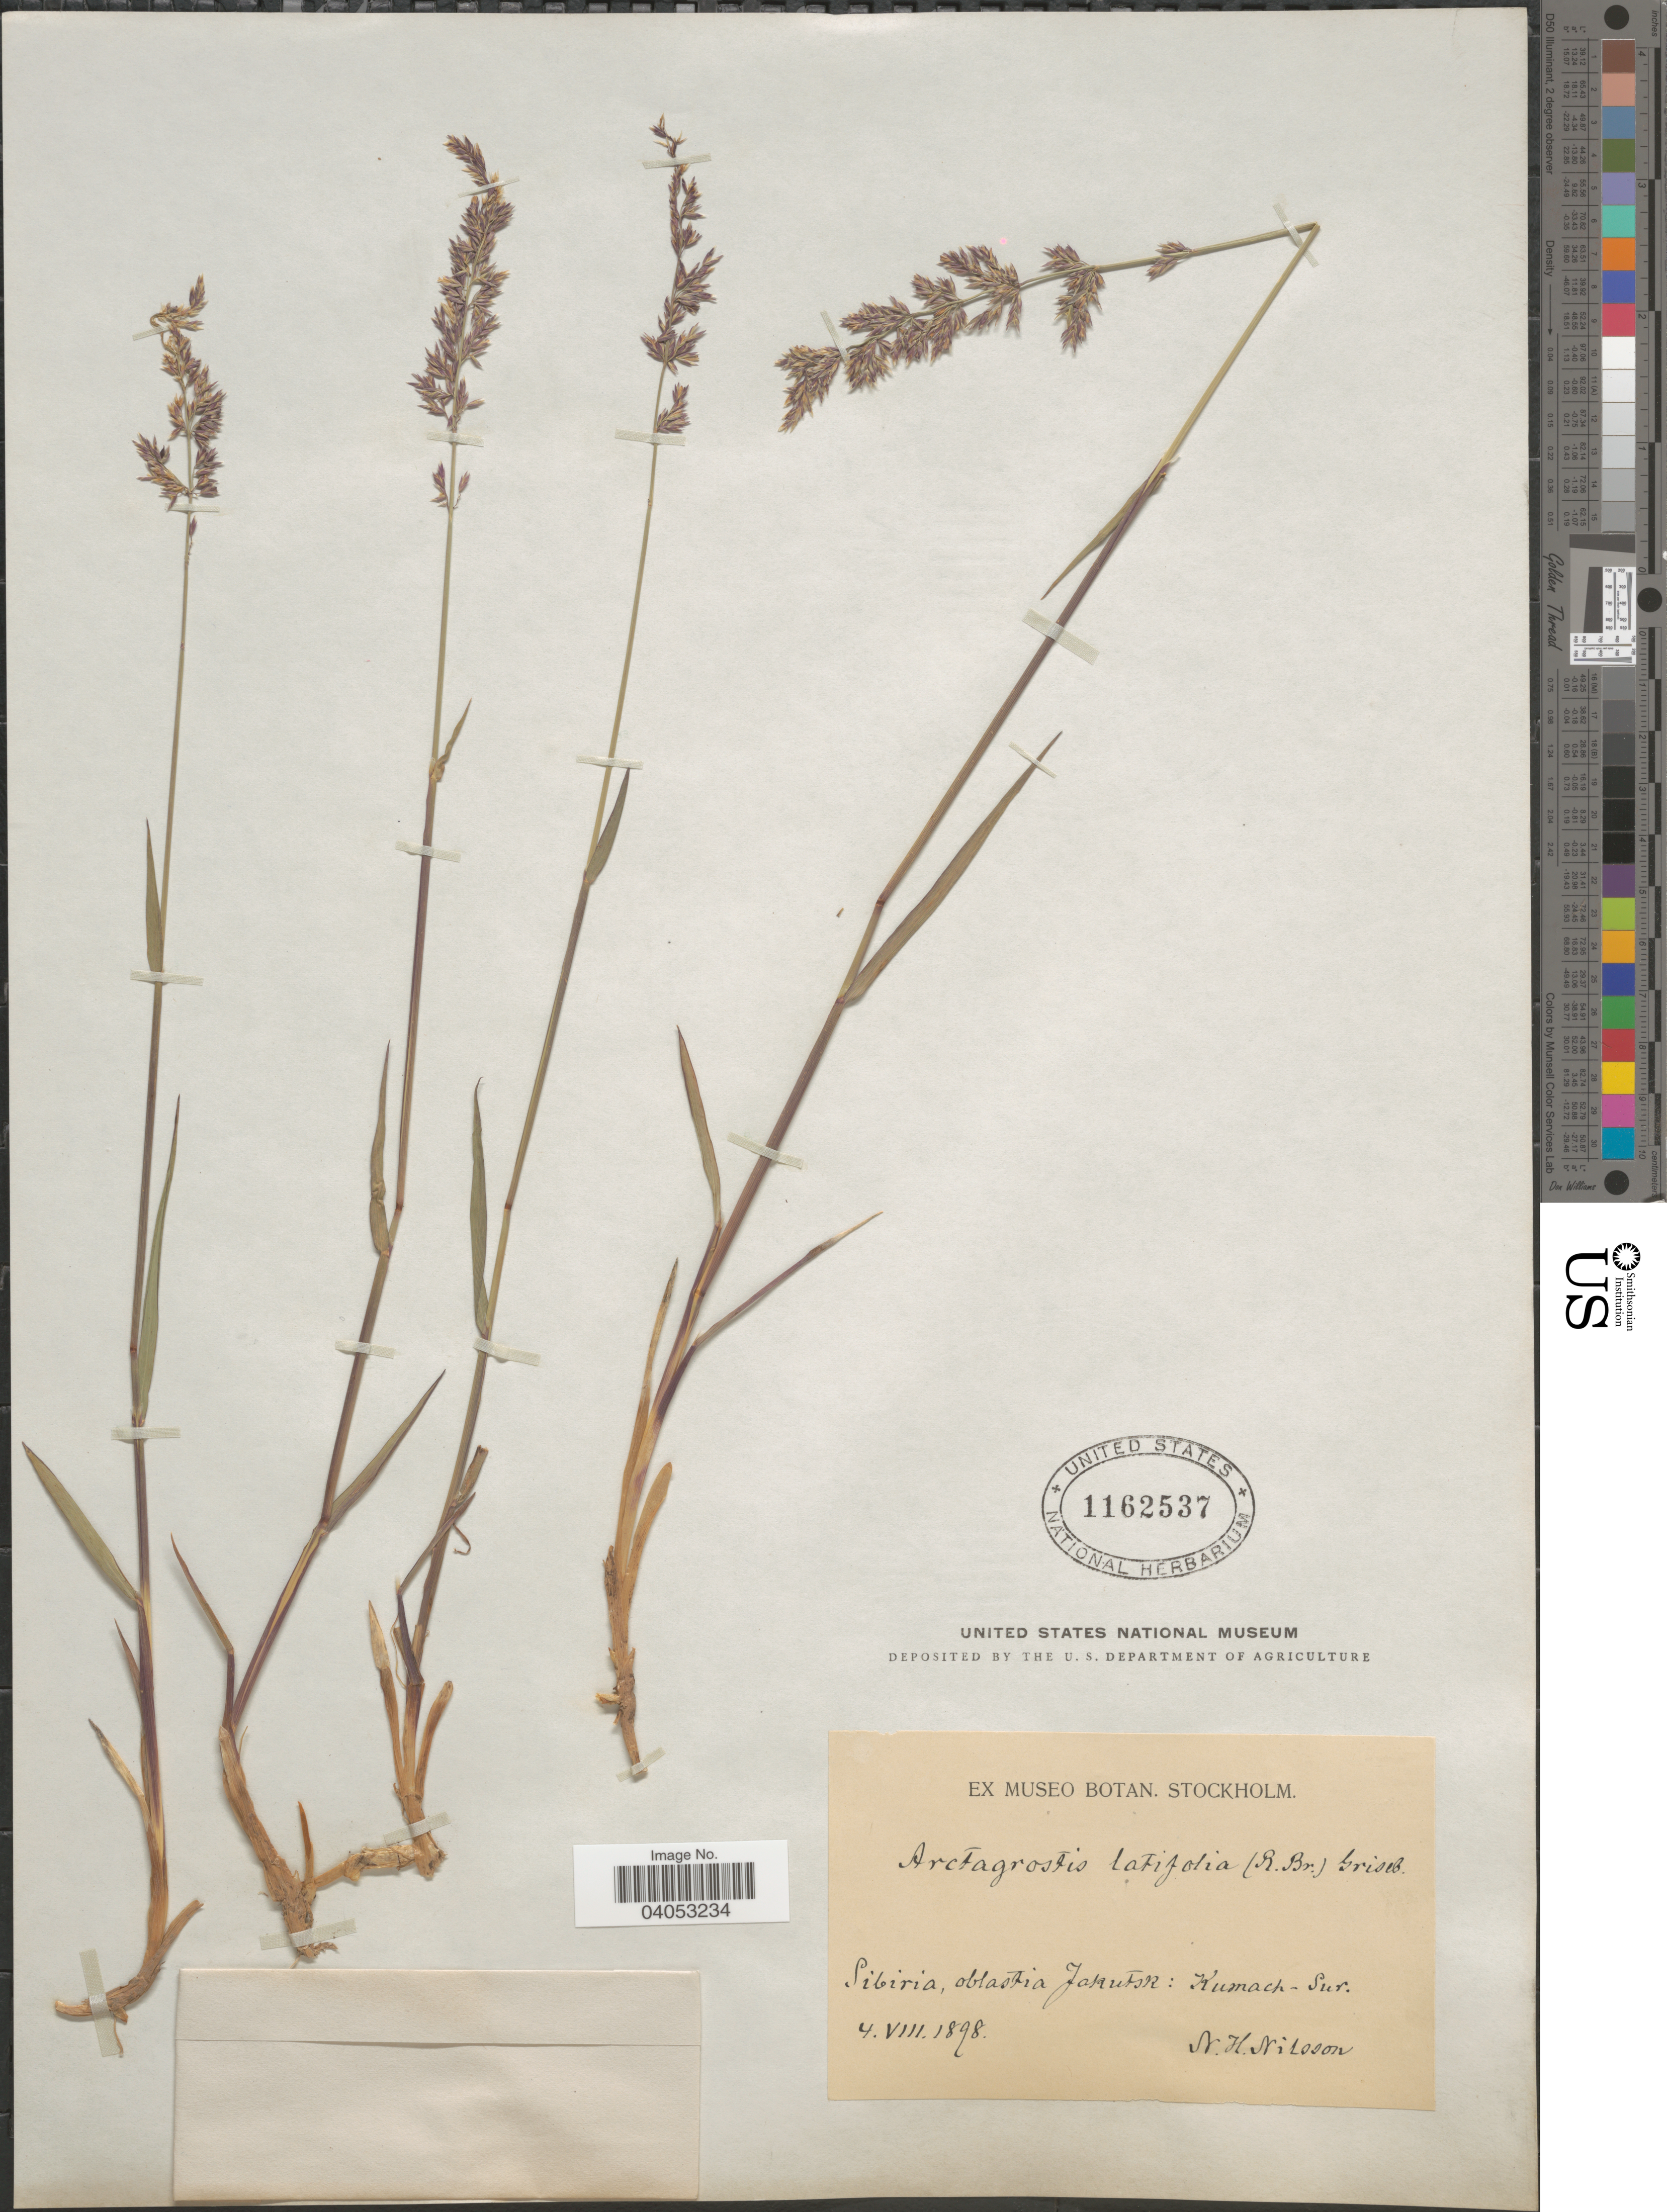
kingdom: Plantae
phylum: Tracheophyta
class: Liliopsida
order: Poales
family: Poaceae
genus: Arctagrostis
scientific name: Arctagrostis latifolia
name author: (R. Br.) Griseb.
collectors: N. H. Nilsson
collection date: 1898-08-04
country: Russian Federation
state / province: Sakha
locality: Sibiria, oblastia Jakutsk: Kumach-Sur.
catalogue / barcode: US 1162537